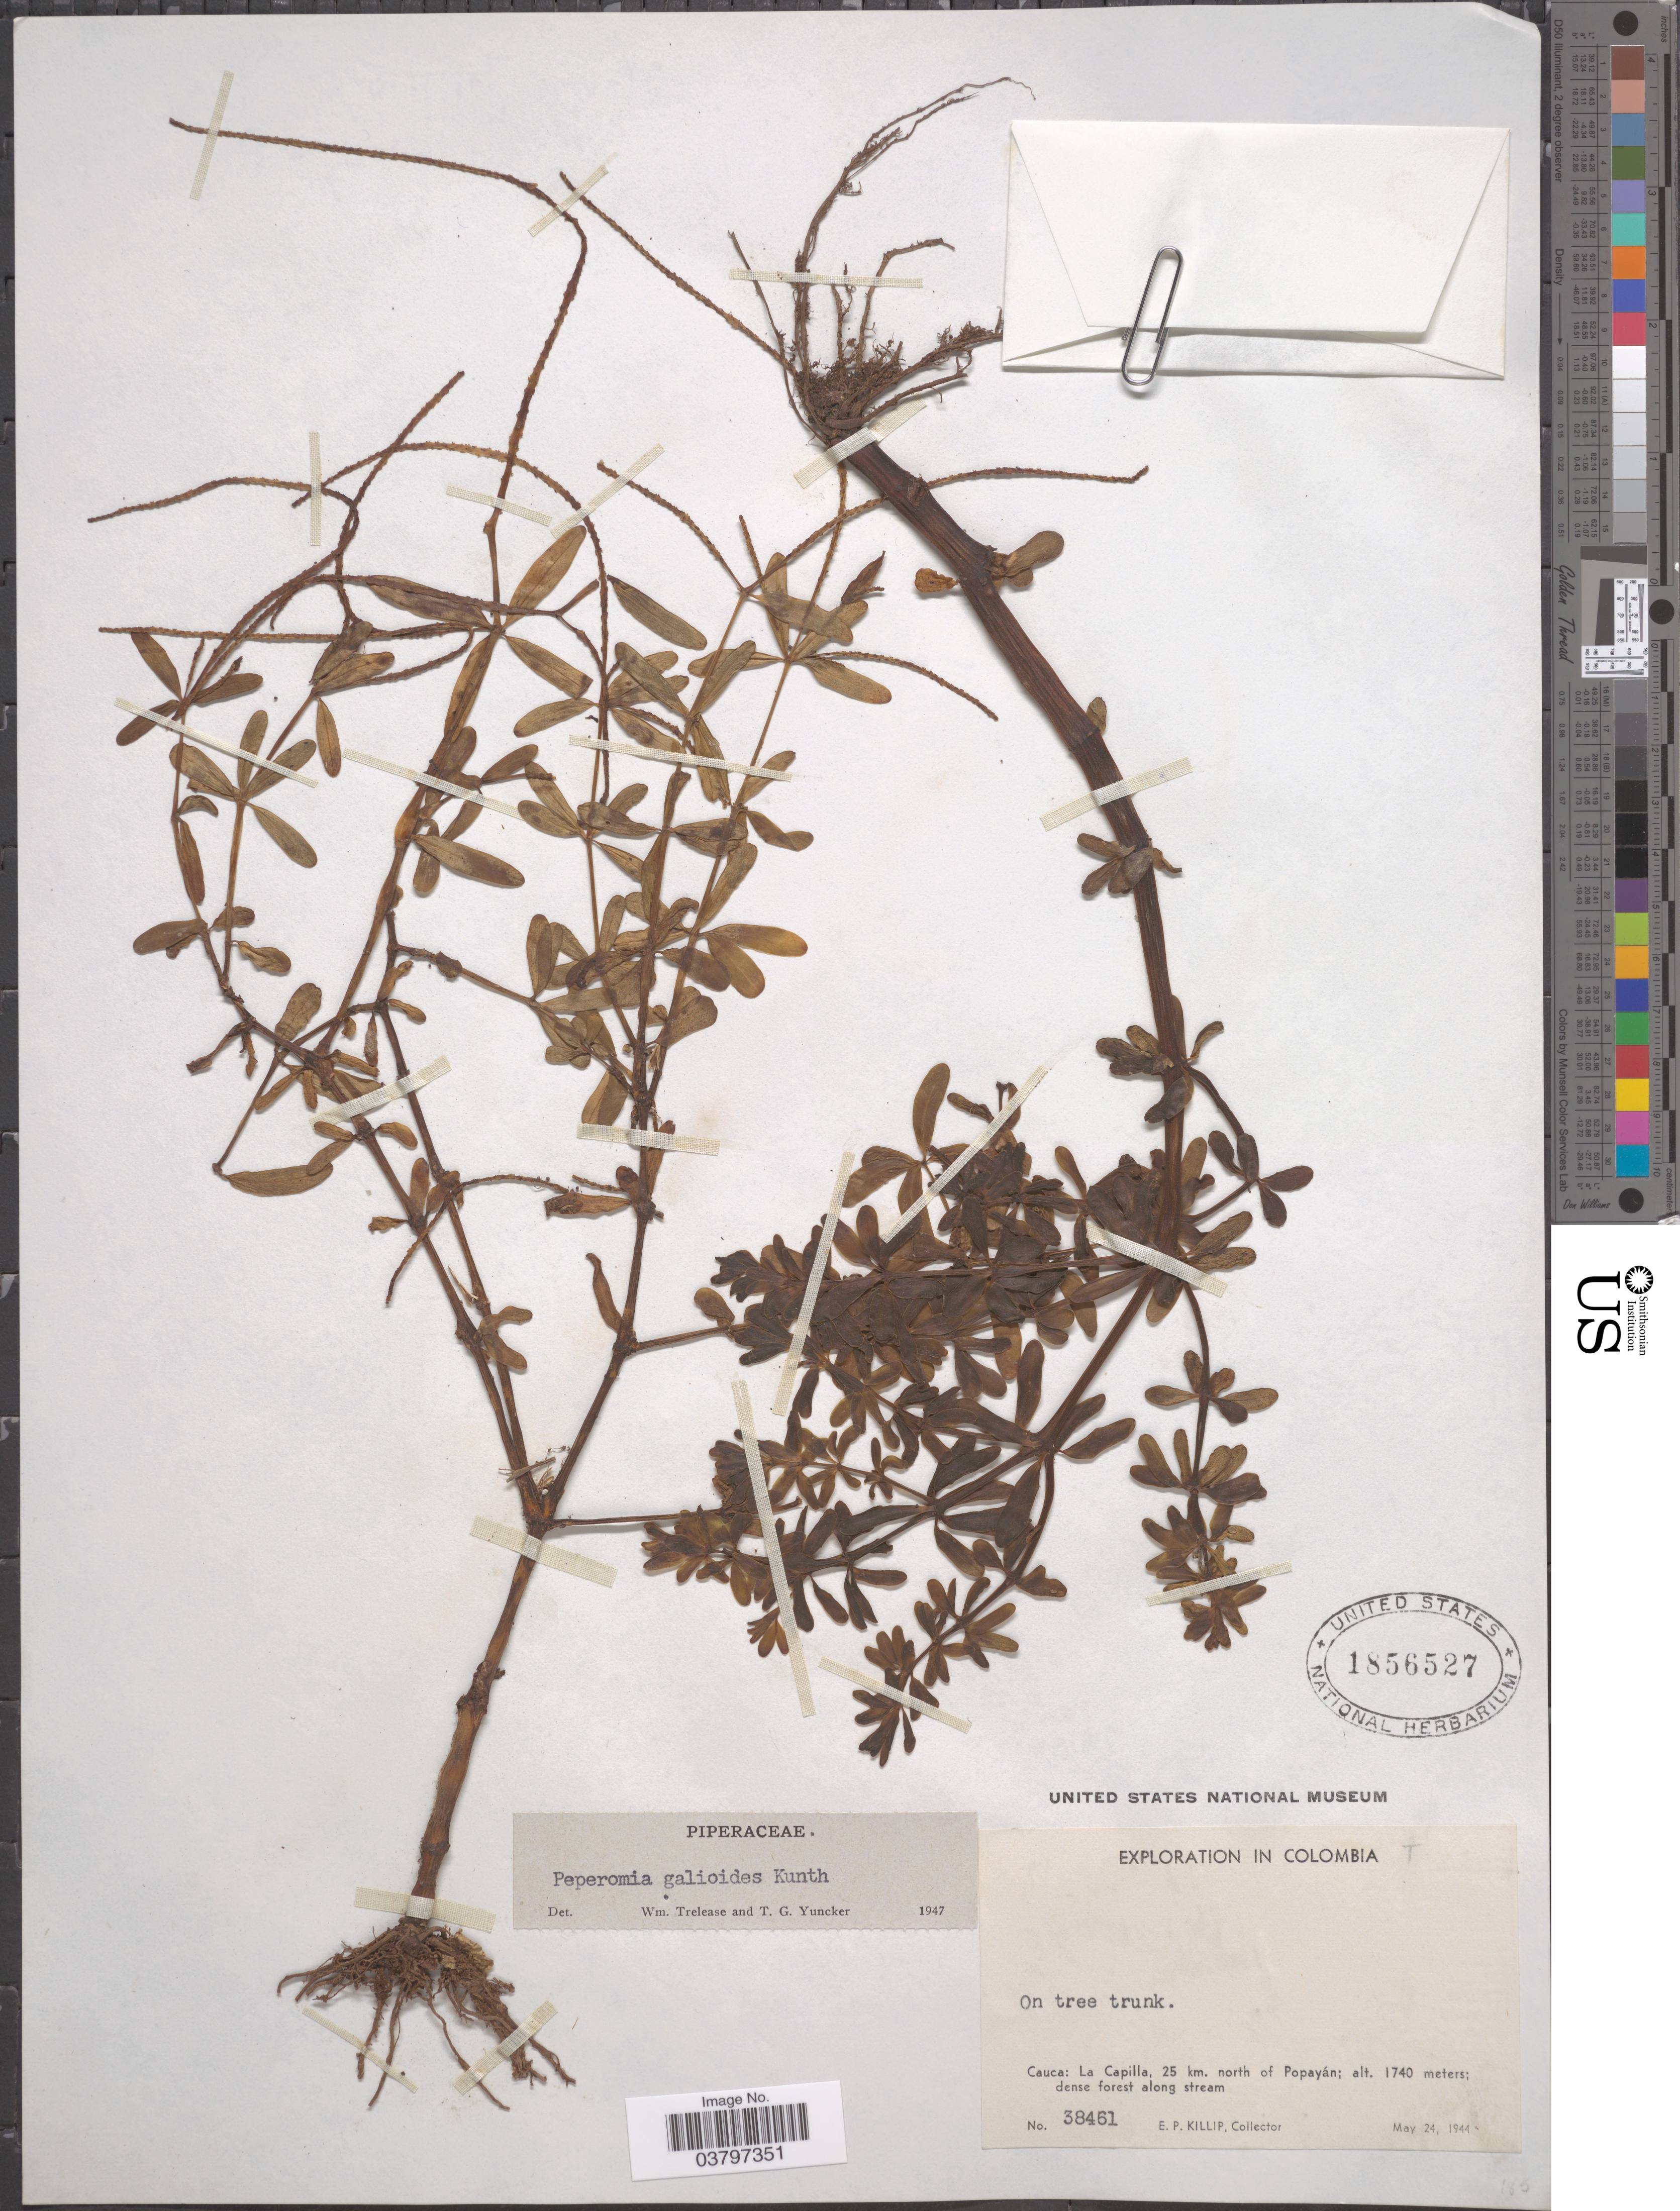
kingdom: Plantae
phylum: Tracheophyta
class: Magnoliopsida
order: Piperales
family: Piperaceae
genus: Peperomia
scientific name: Peperomia galioides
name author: Kunth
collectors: E. P. Killip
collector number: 38461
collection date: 1944-05-24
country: Colombia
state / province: Cauca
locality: La Capilla, 25 km. north of Popayán.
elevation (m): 1740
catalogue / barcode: US 1856527